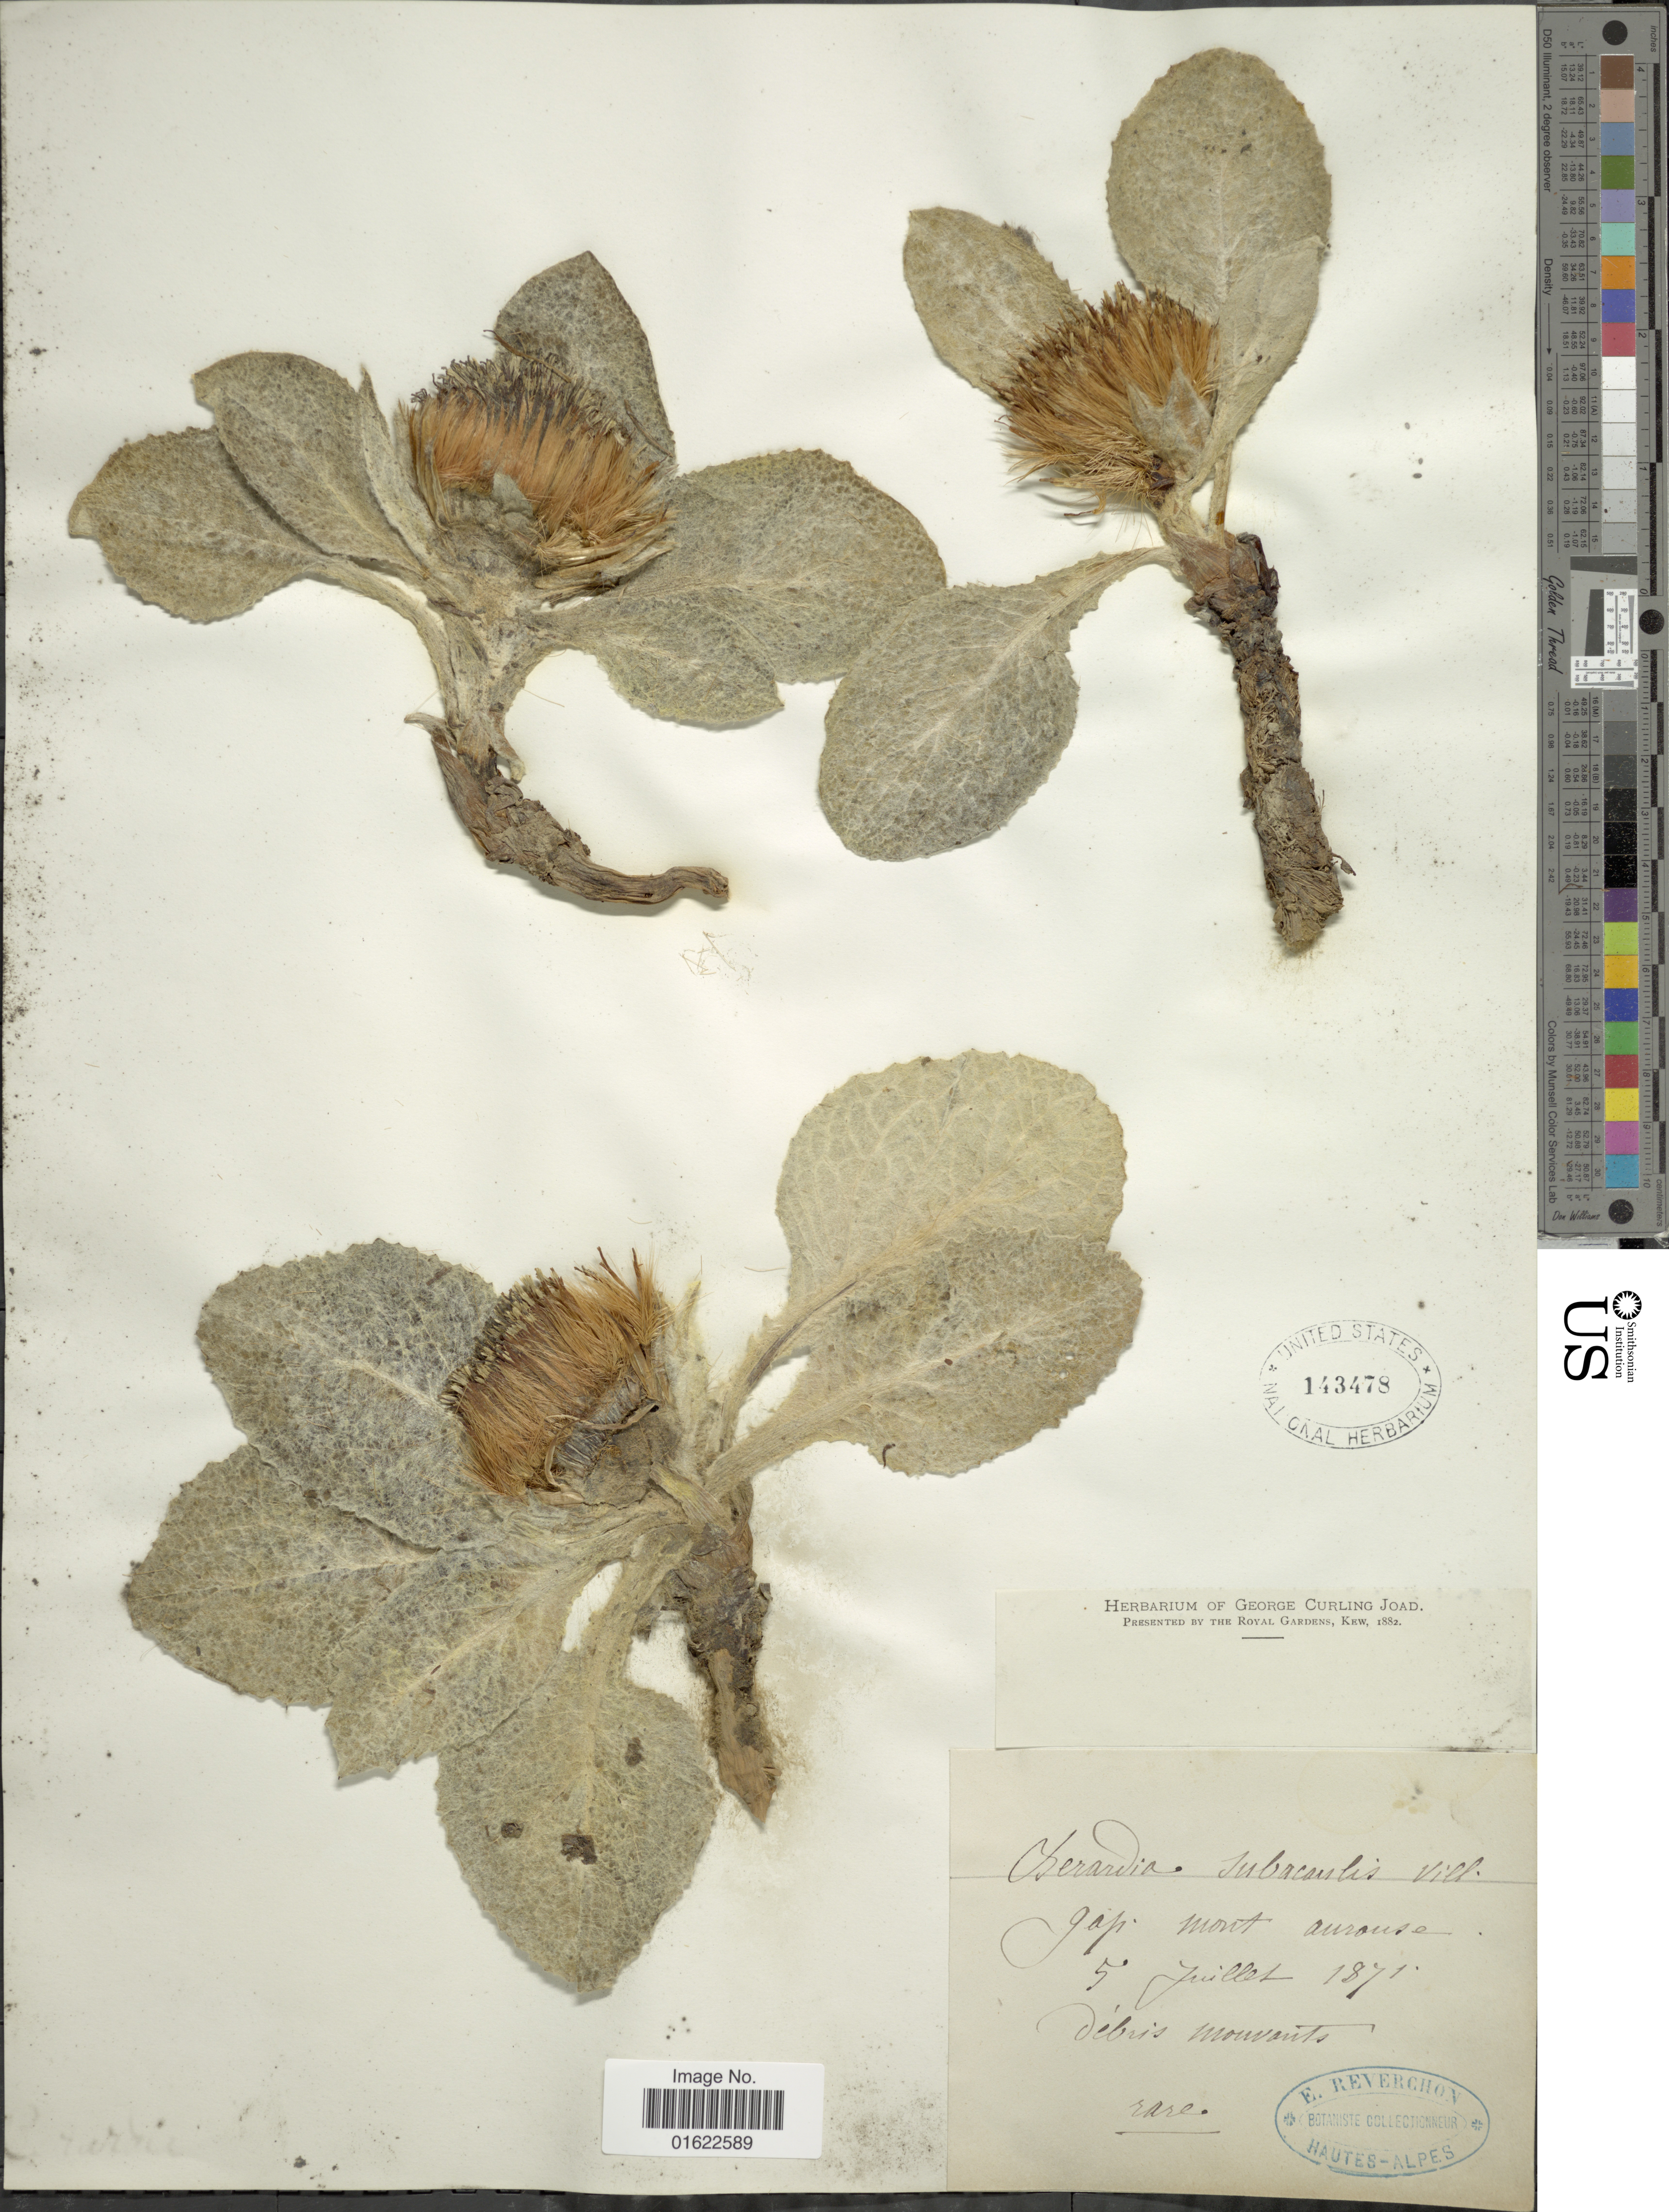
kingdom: Plantae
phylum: Tracheophyta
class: Magnoliopsida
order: Asterales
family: Asteraceae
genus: Berardia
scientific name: Berardia lanuginose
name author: (Lam.) Fiori & Paol.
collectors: E. Reverchon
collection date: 1871-07-05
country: France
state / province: Provence-Alpes-Côte d'Azur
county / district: Hautes-Alpes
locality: Gap Mont Aurouse [interpreted] debris mouvants, Hautes-Alpes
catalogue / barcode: US 143478